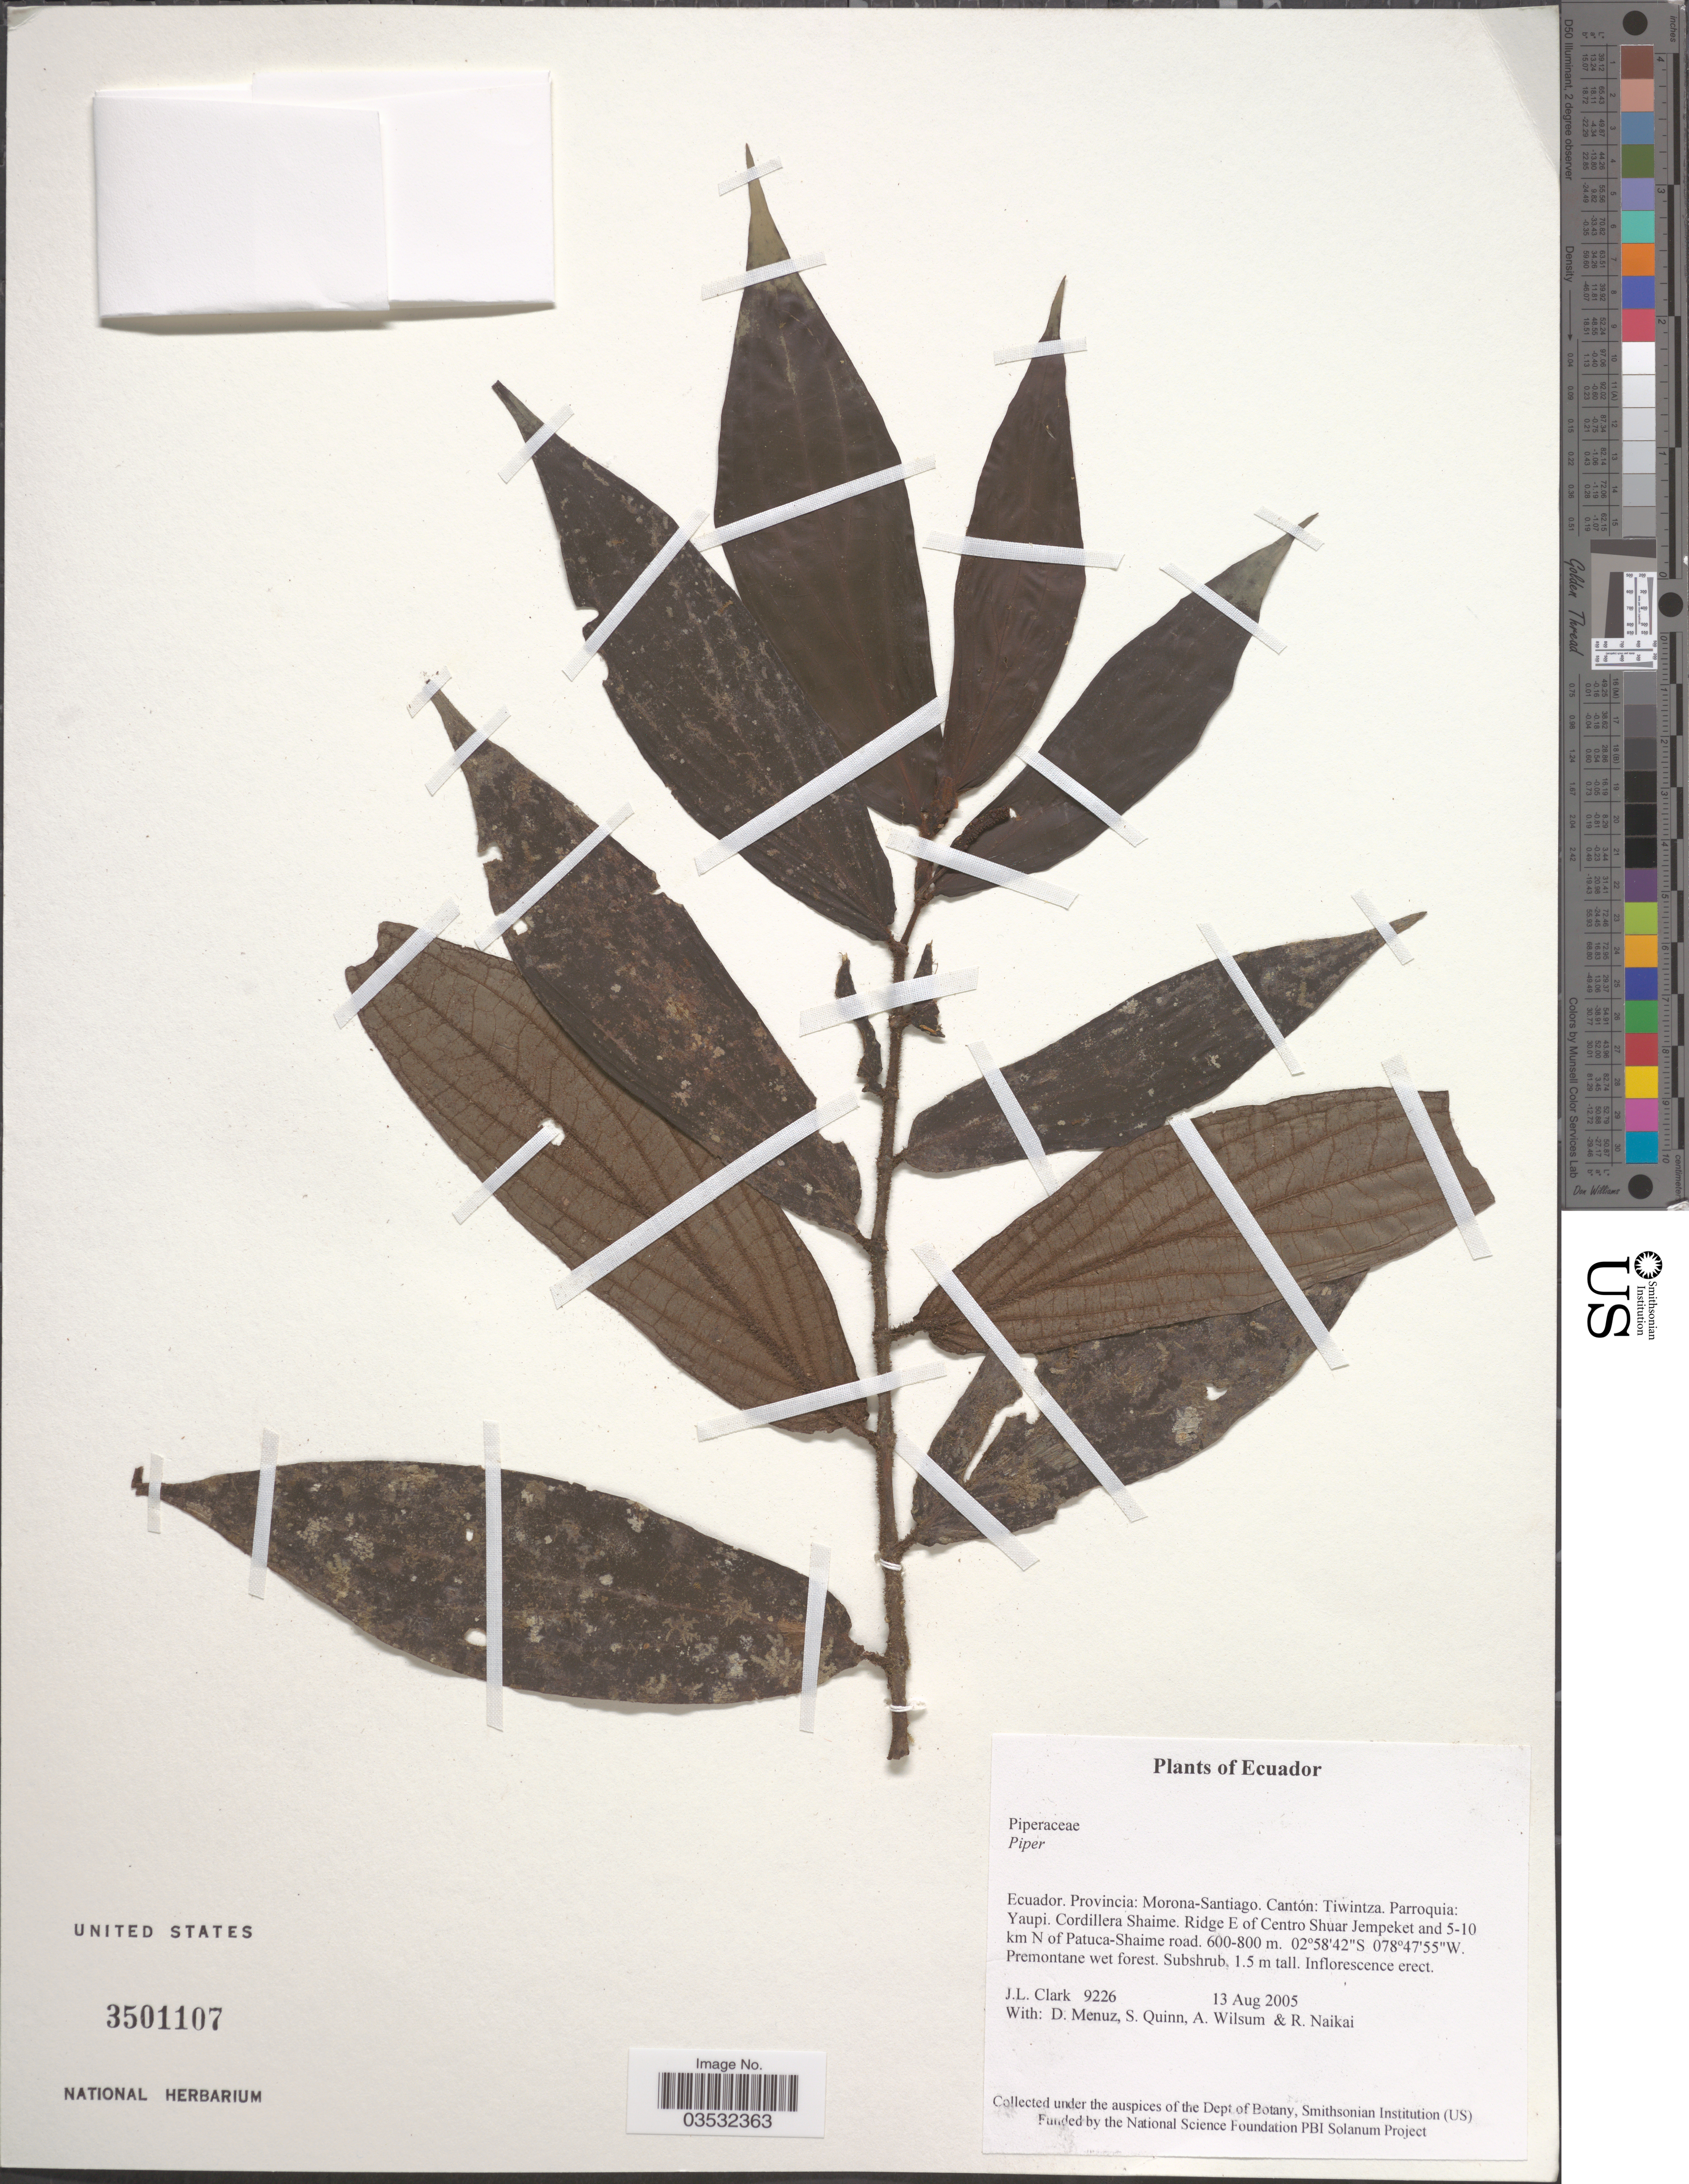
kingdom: Plantae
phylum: Tracheophyta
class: Magnoliopsida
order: Piperales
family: Piperaceae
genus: Piper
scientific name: Piper sp.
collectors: J. L. Clark, D. Menuz, S. Quinn, A. Wilsum & R. Naikai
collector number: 9226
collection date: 2005-08-13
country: Ecuador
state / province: Morona-Santiago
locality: Cantón: Tiwintza. Parroquia: Yaupi. Cordillera Shaime. Ridge E of Centro Shuar Jempeket and 5-10 km N of Patuca-Shaime road.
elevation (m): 600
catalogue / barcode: US 3501107